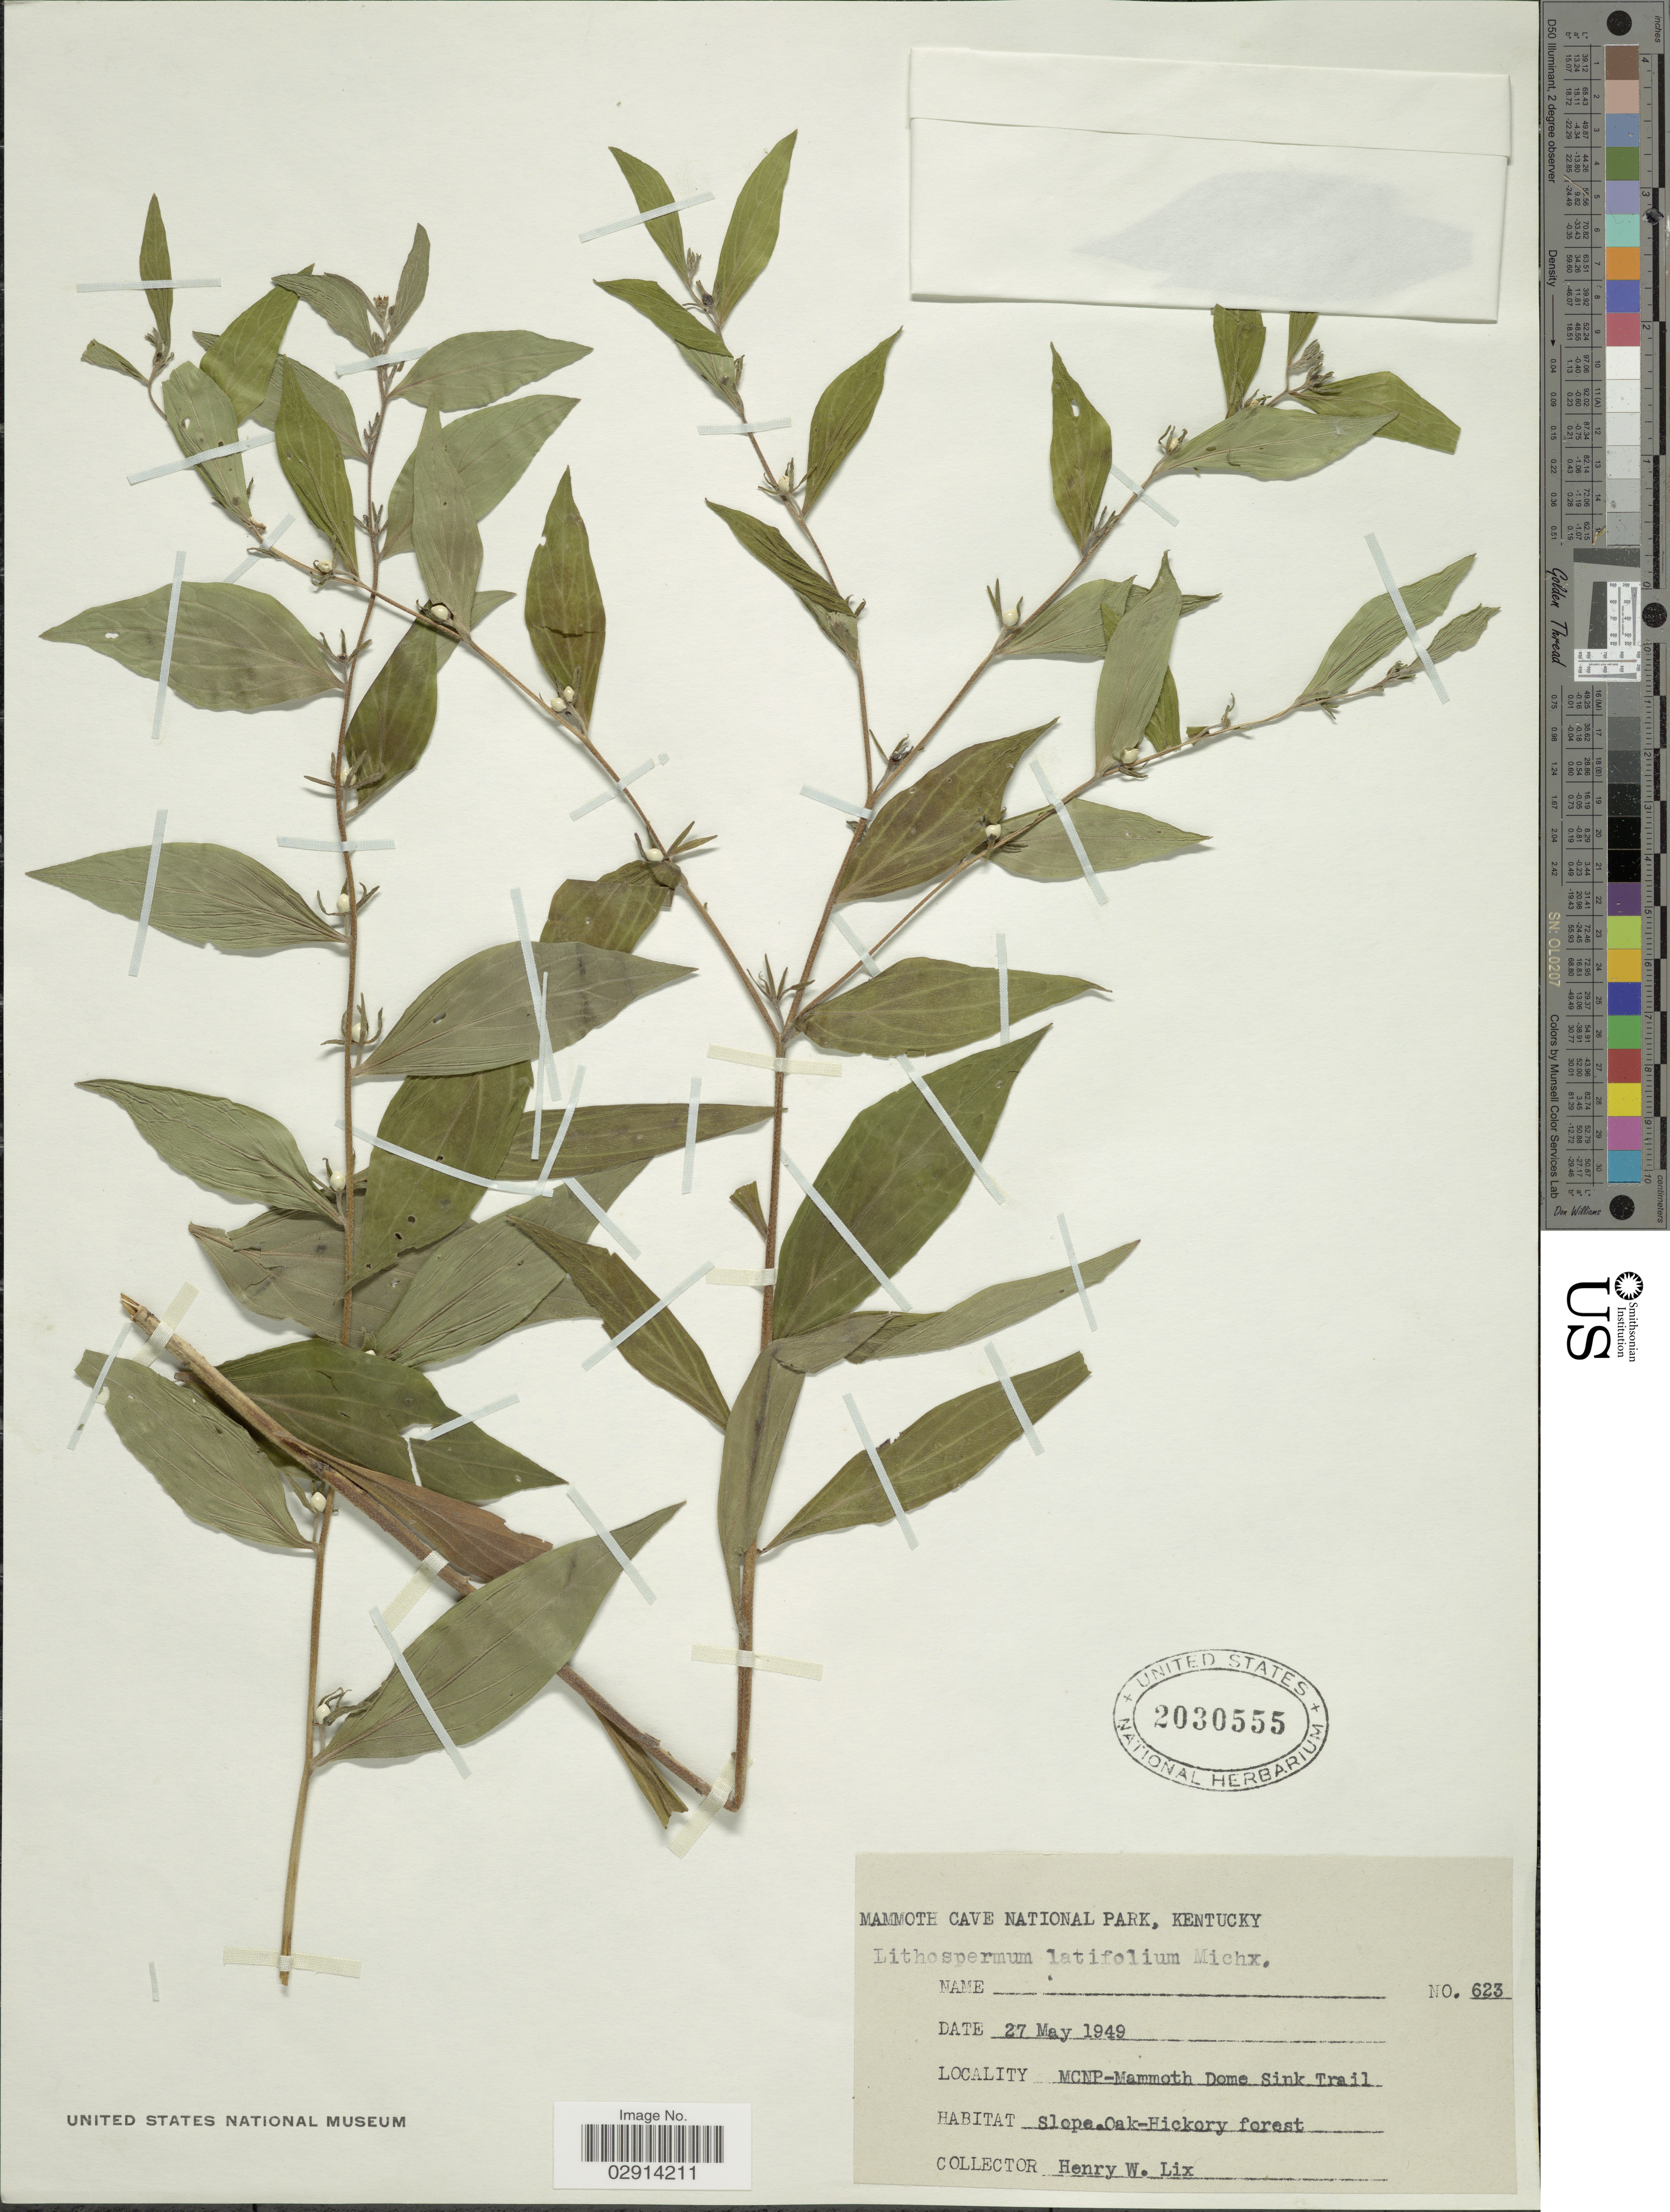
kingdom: Plantae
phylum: Tracheophyta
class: Magnoliopsida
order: Boraginales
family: Boraginaceae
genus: Lithospermum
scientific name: Lithospermum latifolium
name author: Michx.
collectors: H. W. Lix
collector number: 623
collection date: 1949-05-27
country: United States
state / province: Kentucky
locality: Mammoth Cave National Park. MCNP-Mammoth Dome Sink Trail.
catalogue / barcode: US 2030555